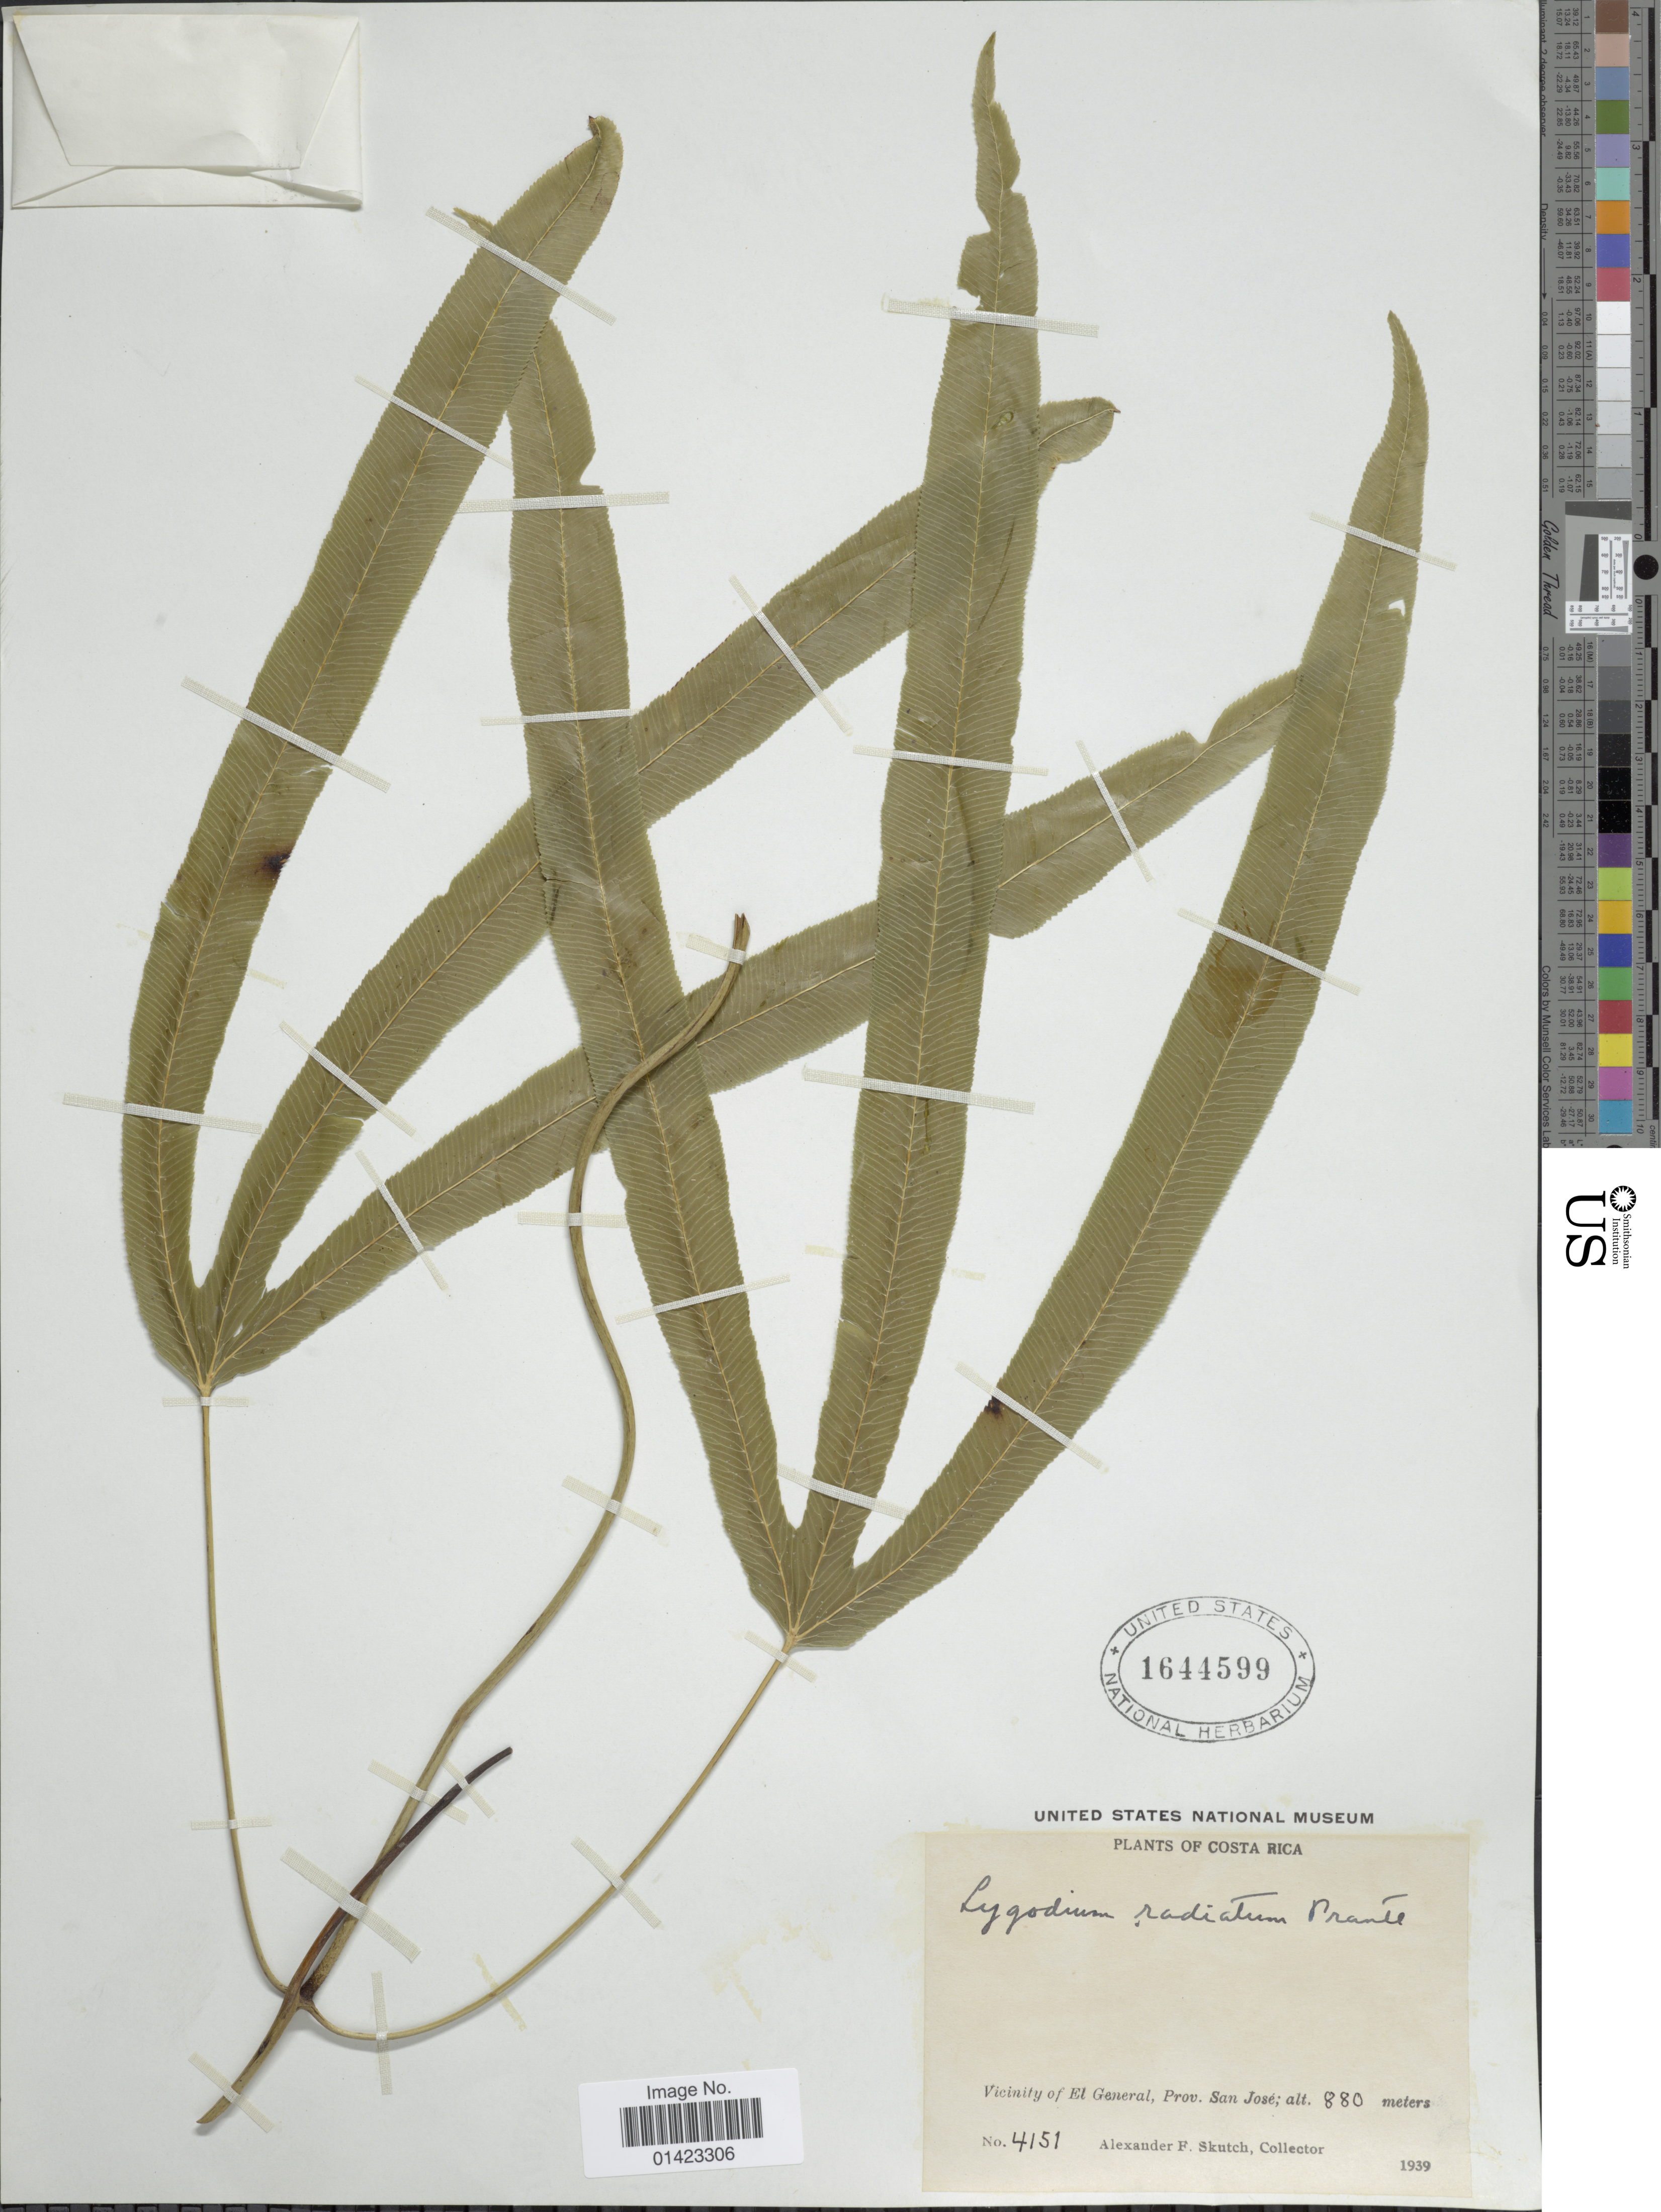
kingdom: Plantae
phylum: Tracheophyta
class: Polypodiopsida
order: Schizaeales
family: Lygodiaceae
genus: Lygodium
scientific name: Lygodium radiatum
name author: Prantl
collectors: A. F. Skutch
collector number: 4151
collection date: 1939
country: Costa Rica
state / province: San José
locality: Vicinity of El General, Prov. San José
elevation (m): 880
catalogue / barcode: US 1644599